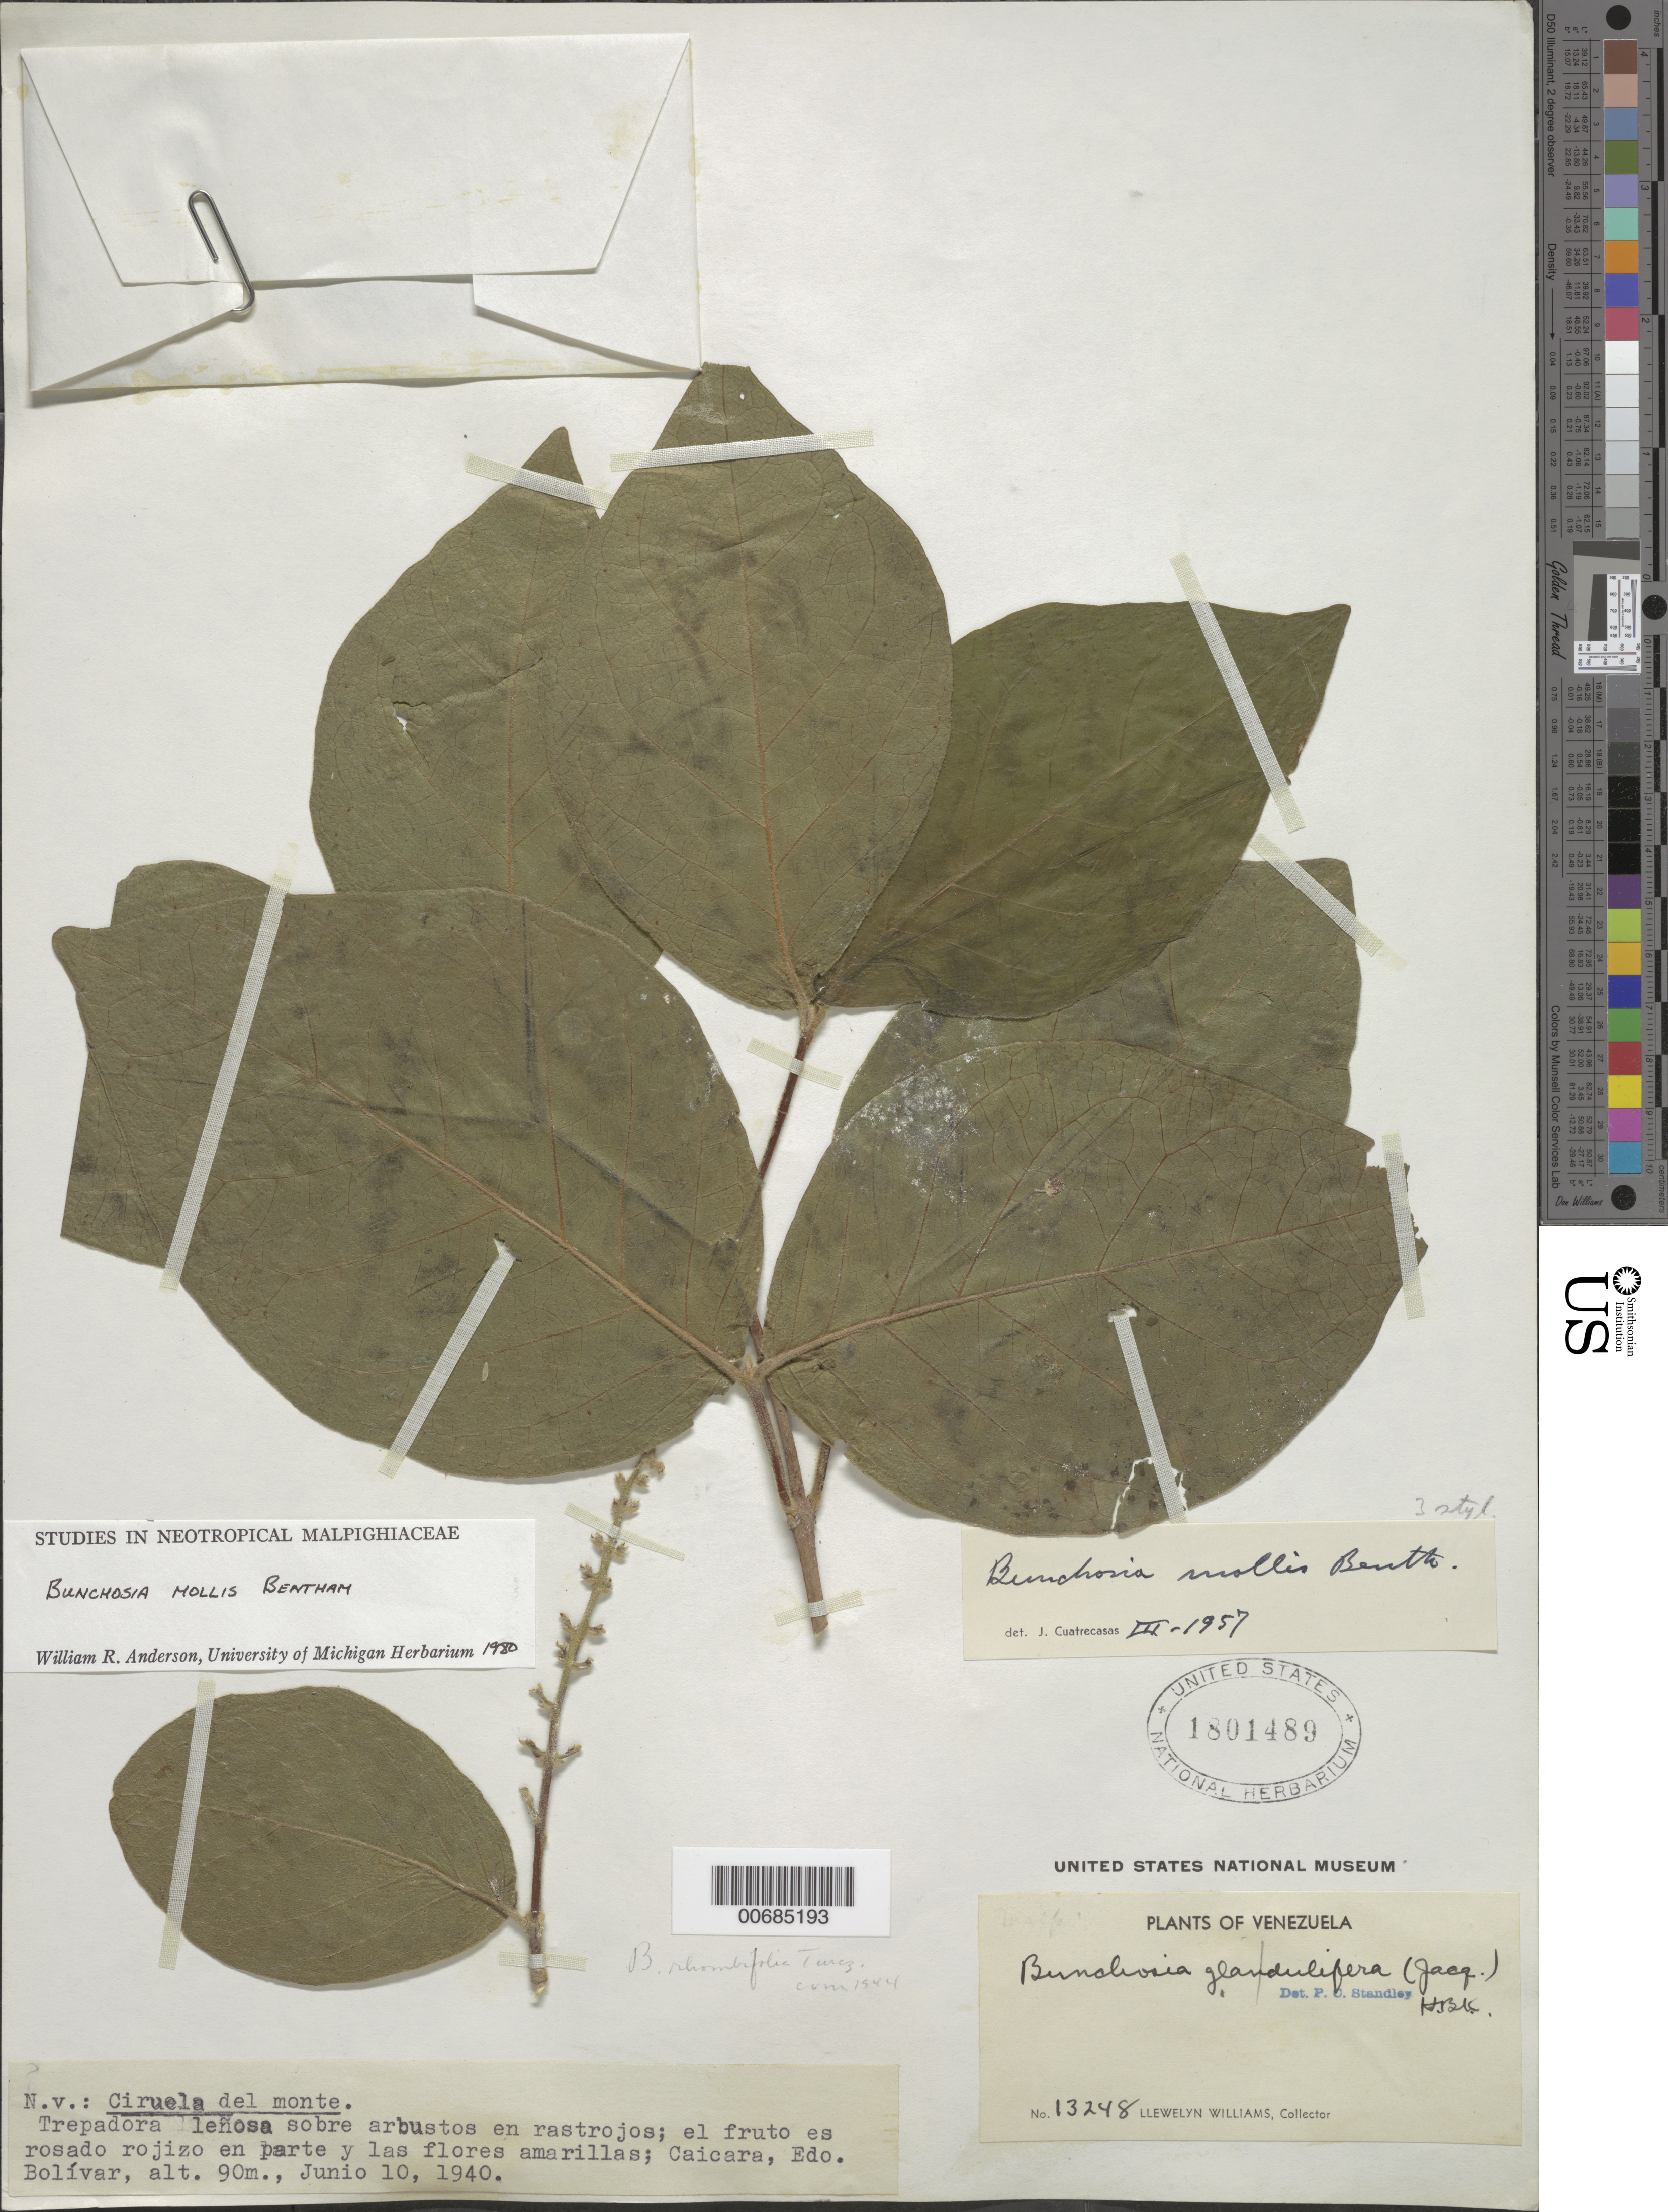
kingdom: Plantae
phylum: Tracheophyta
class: Magnoliopsida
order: Malpighiales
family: Malpighiaceae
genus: Bunchosia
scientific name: Bunchosia mollis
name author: Benth.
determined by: Anderson, W. R., (MICH), University of Michigan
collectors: Ll. Williams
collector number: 13248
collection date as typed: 10-Jun-40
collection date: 1940-06-10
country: Venezuela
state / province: Bolívar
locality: Caicara, Medio Orinoco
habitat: Sobre arbustos en rastrojos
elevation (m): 90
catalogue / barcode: US 1801489